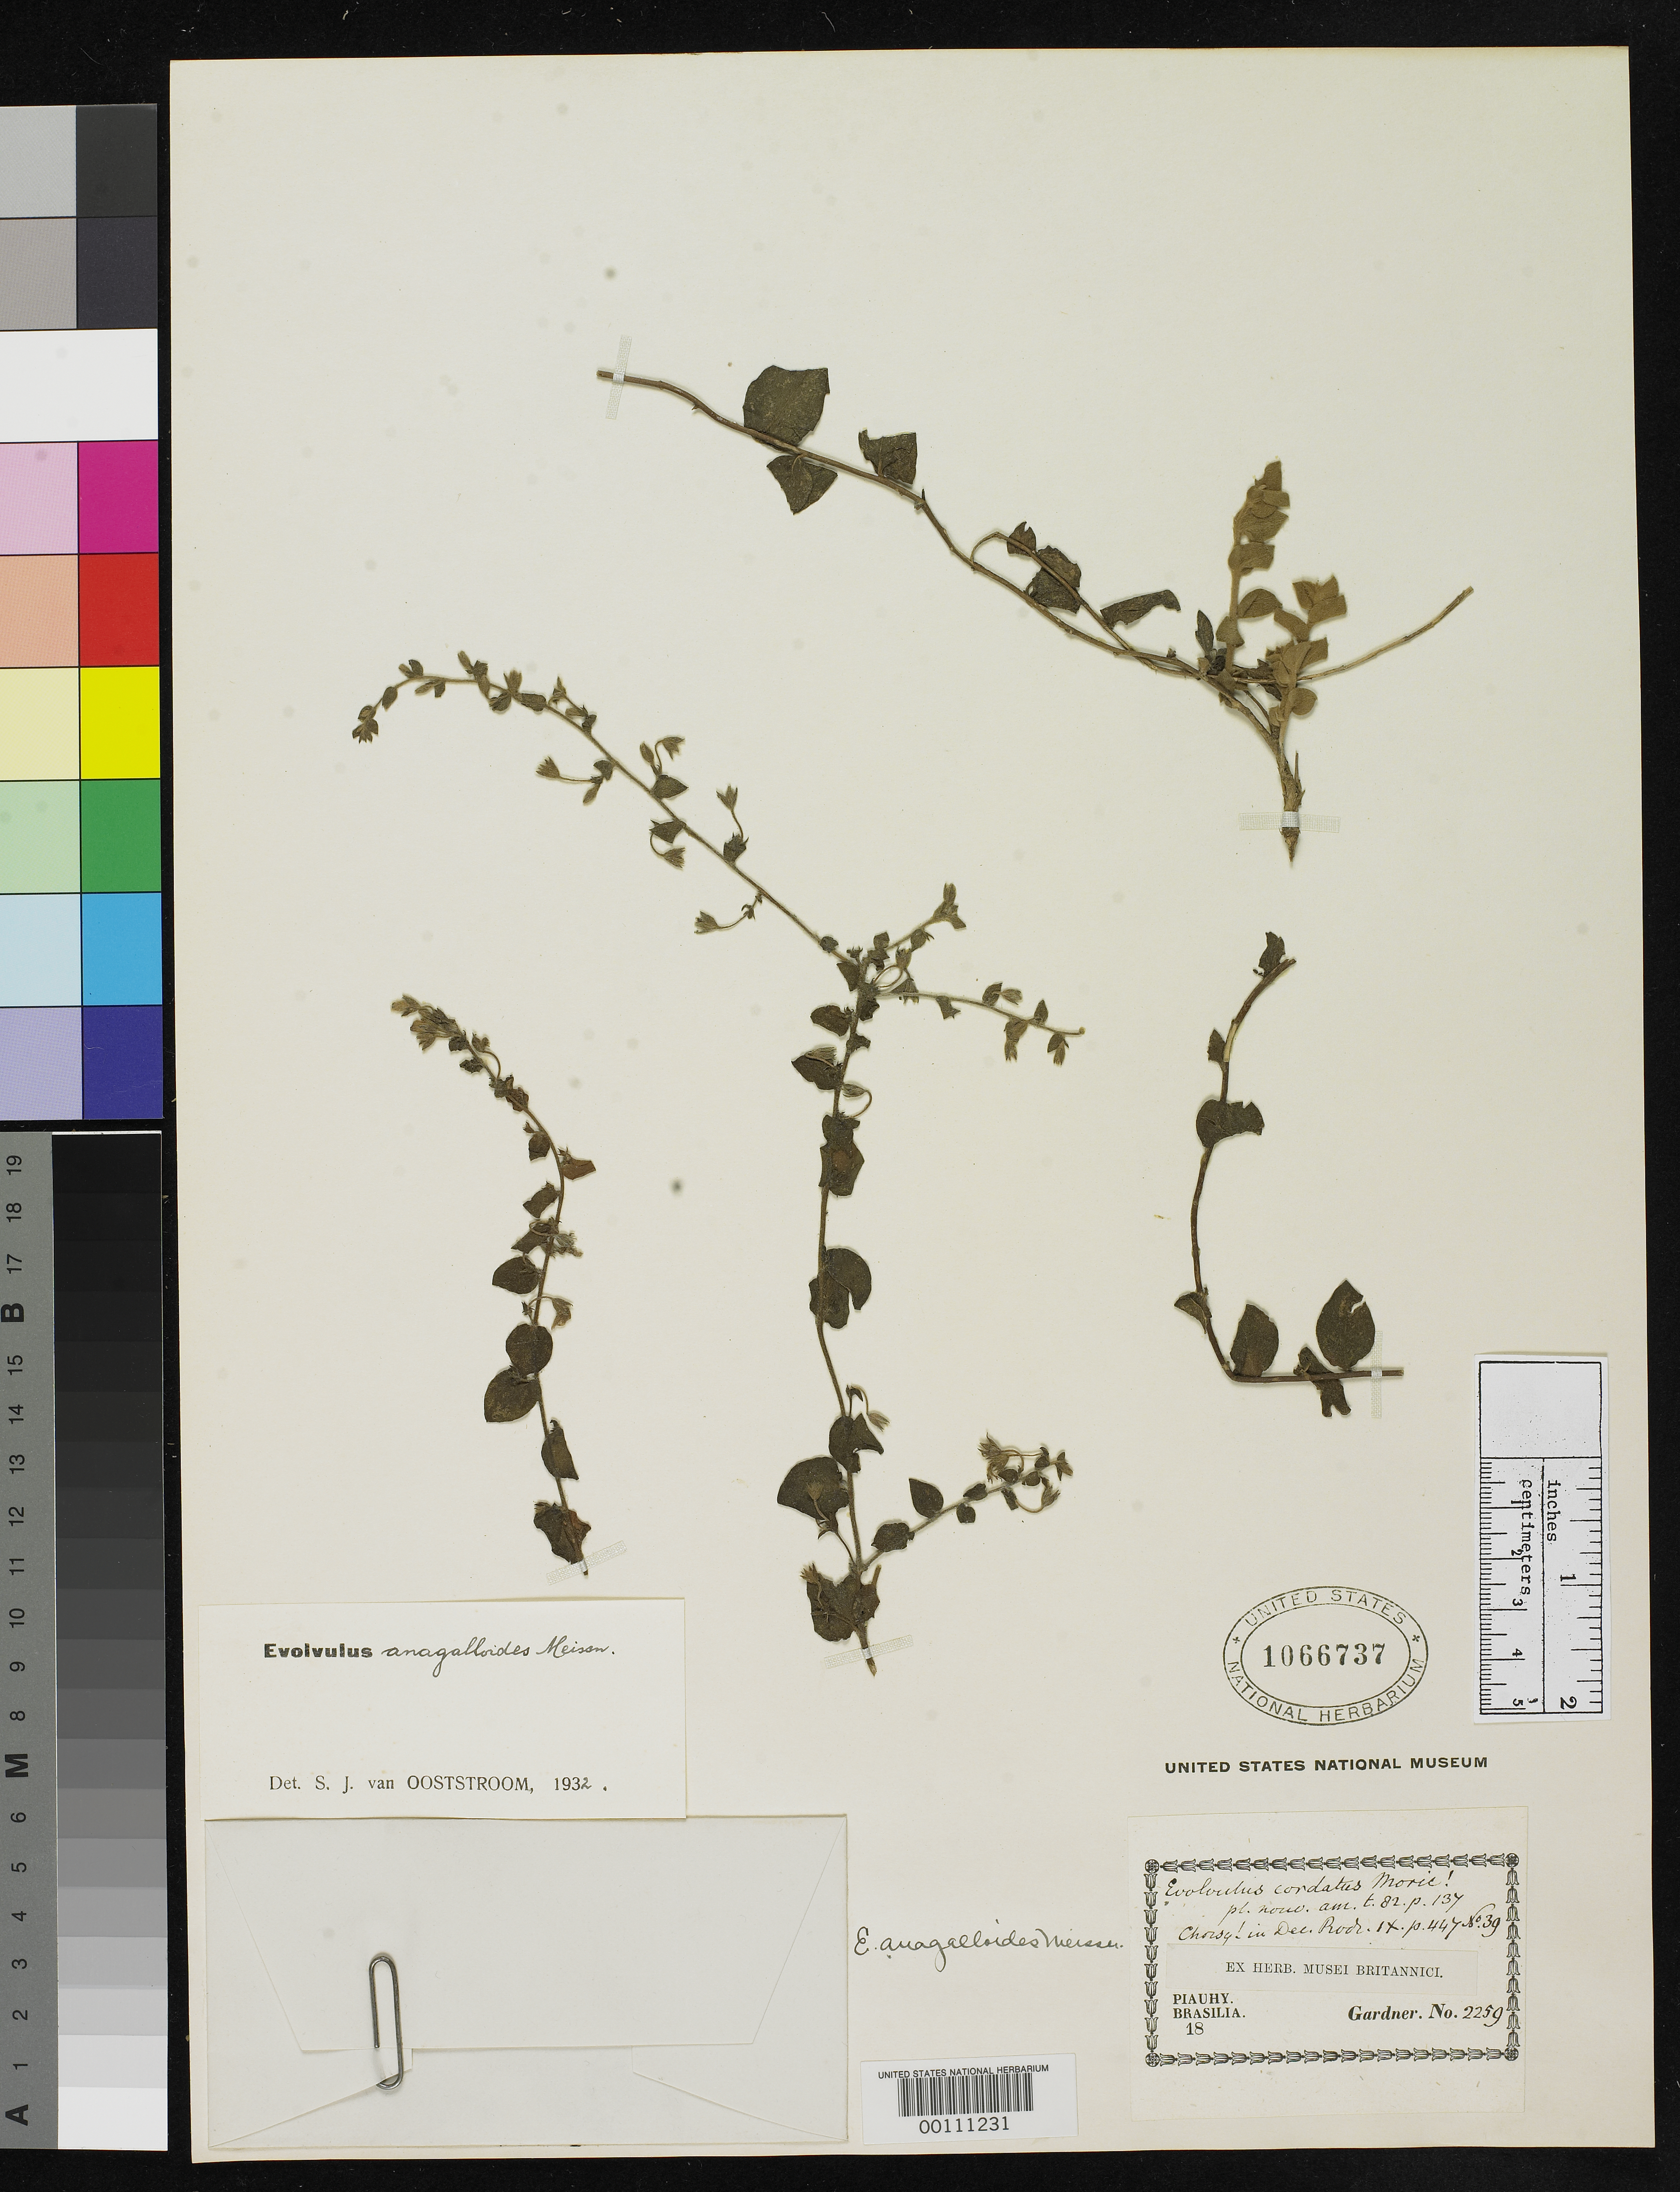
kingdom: Plantae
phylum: Tracheophyta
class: Magnoliopsida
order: Solanales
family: Convolvulaceae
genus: Evolvulus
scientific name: Evolvulus anagalloides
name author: Meisn. in Mart.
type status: Isotype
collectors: G. Gardner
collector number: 2259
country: Brazil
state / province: Piauí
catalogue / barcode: US 1066737